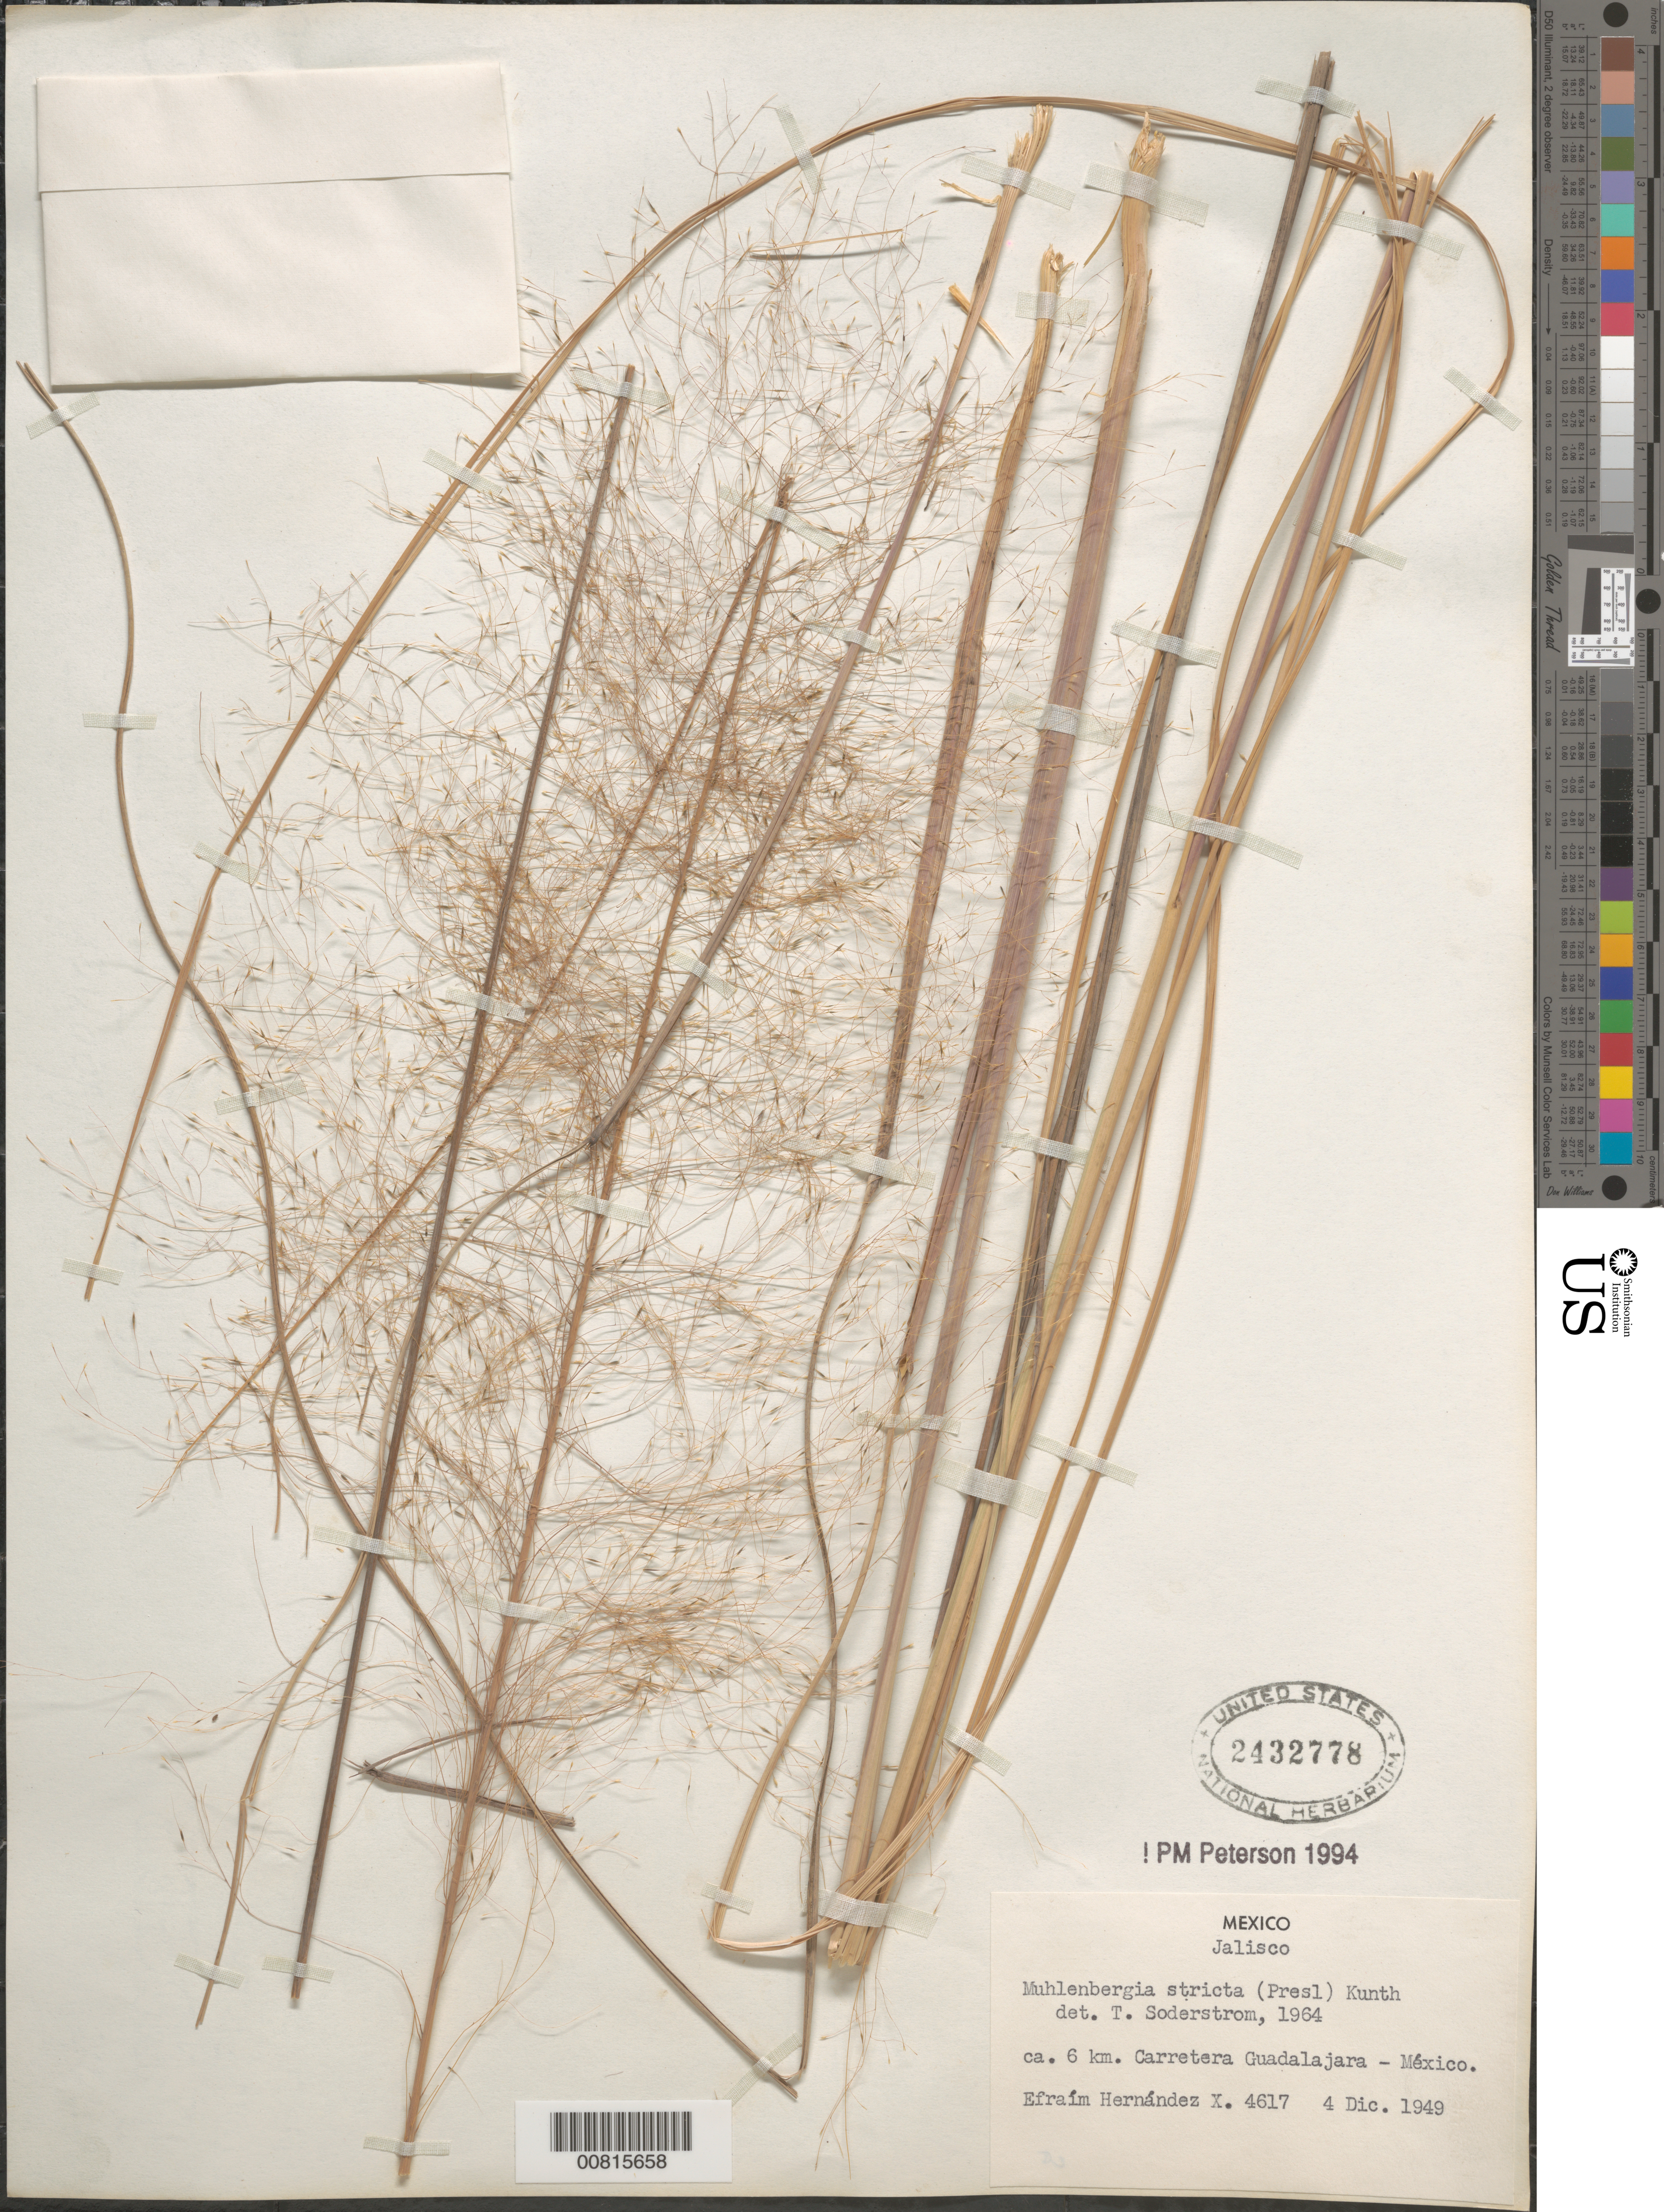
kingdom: Plantae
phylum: Tracheophyta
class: Liliopsida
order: Poales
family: Poaceae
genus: Muhlenbergia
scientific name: Muhlenbergia stricta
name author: (J. Presl) Kunth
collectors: E. I. Hernández-X.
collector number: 4617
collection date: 1949-12-04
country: Mexico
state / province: Jalisco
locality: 6 km carr. Guadalajara- Mexico, Jal.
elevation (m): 2450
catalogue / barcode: US 2432778